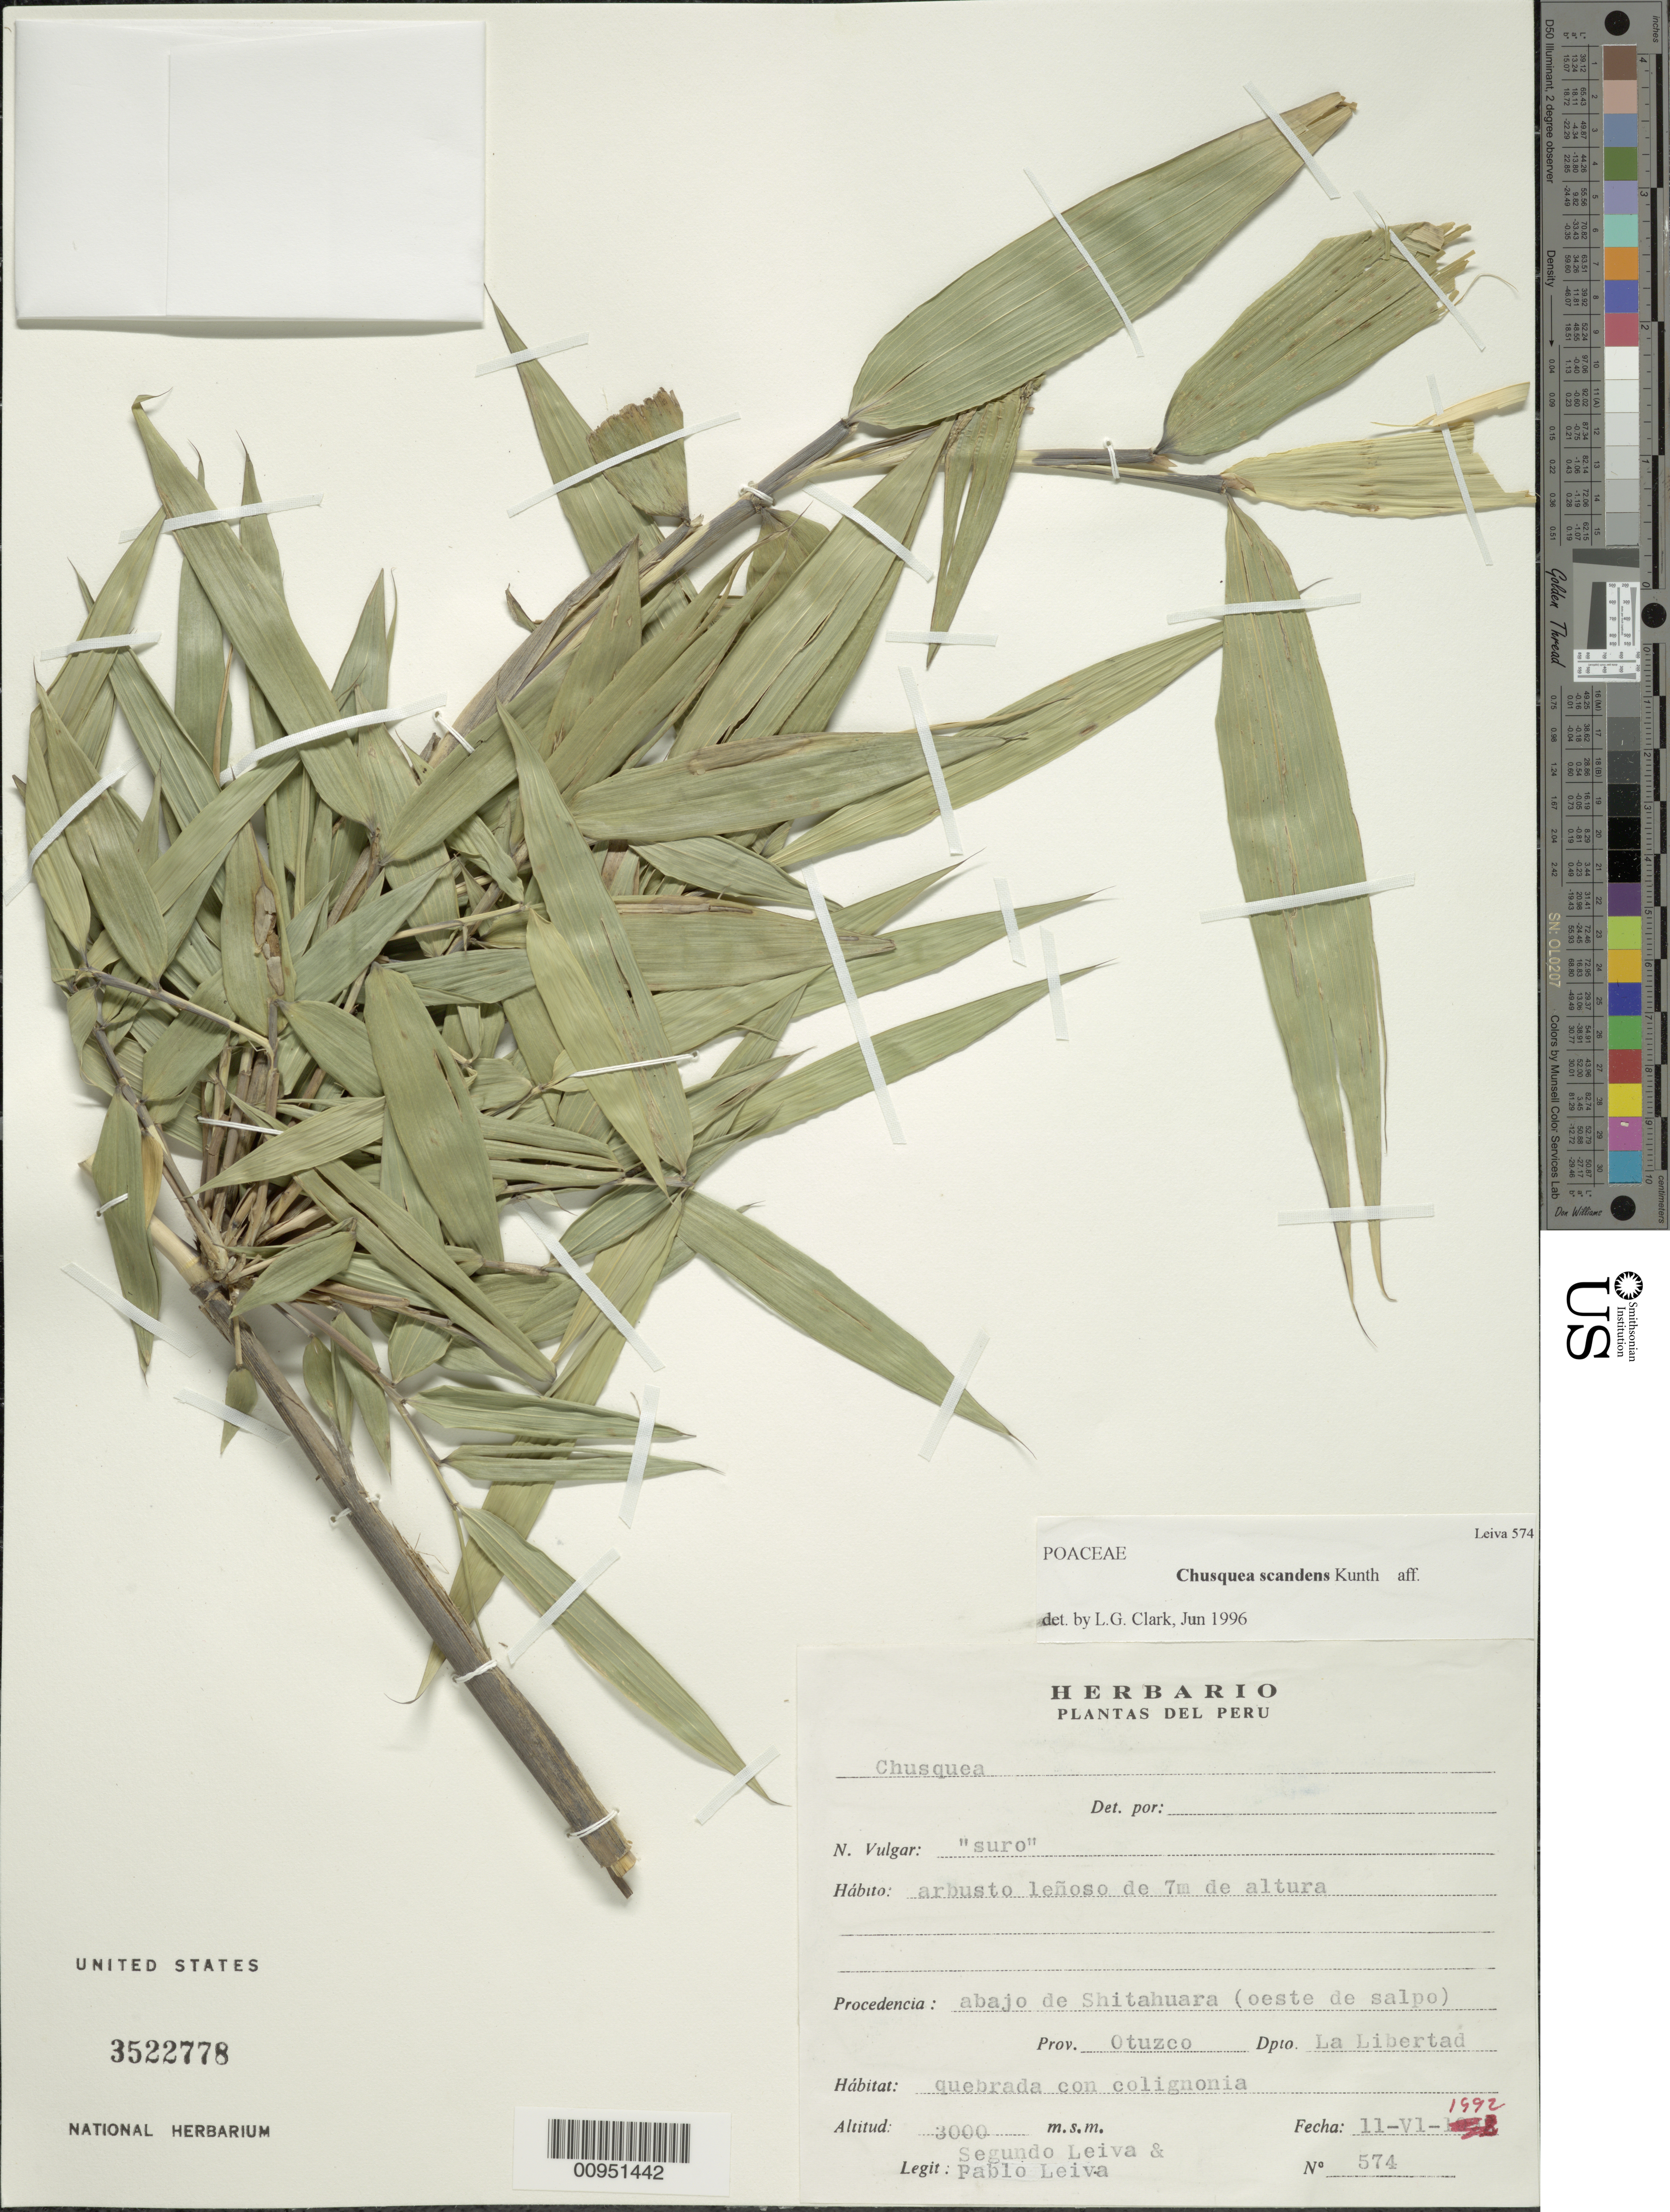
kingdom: Plantae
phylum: Tracheophyta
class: Liliopsida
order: Poales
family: Poaceae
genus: Chusquea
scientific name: Chusquea scandens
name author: Kunth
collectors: S. Leiva & P. Leiva G.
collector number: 574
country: Peru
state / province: La Libertad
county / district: Otuzco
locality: Shitahuara, W of Salpo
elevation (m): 3000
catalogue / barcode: US 3522778